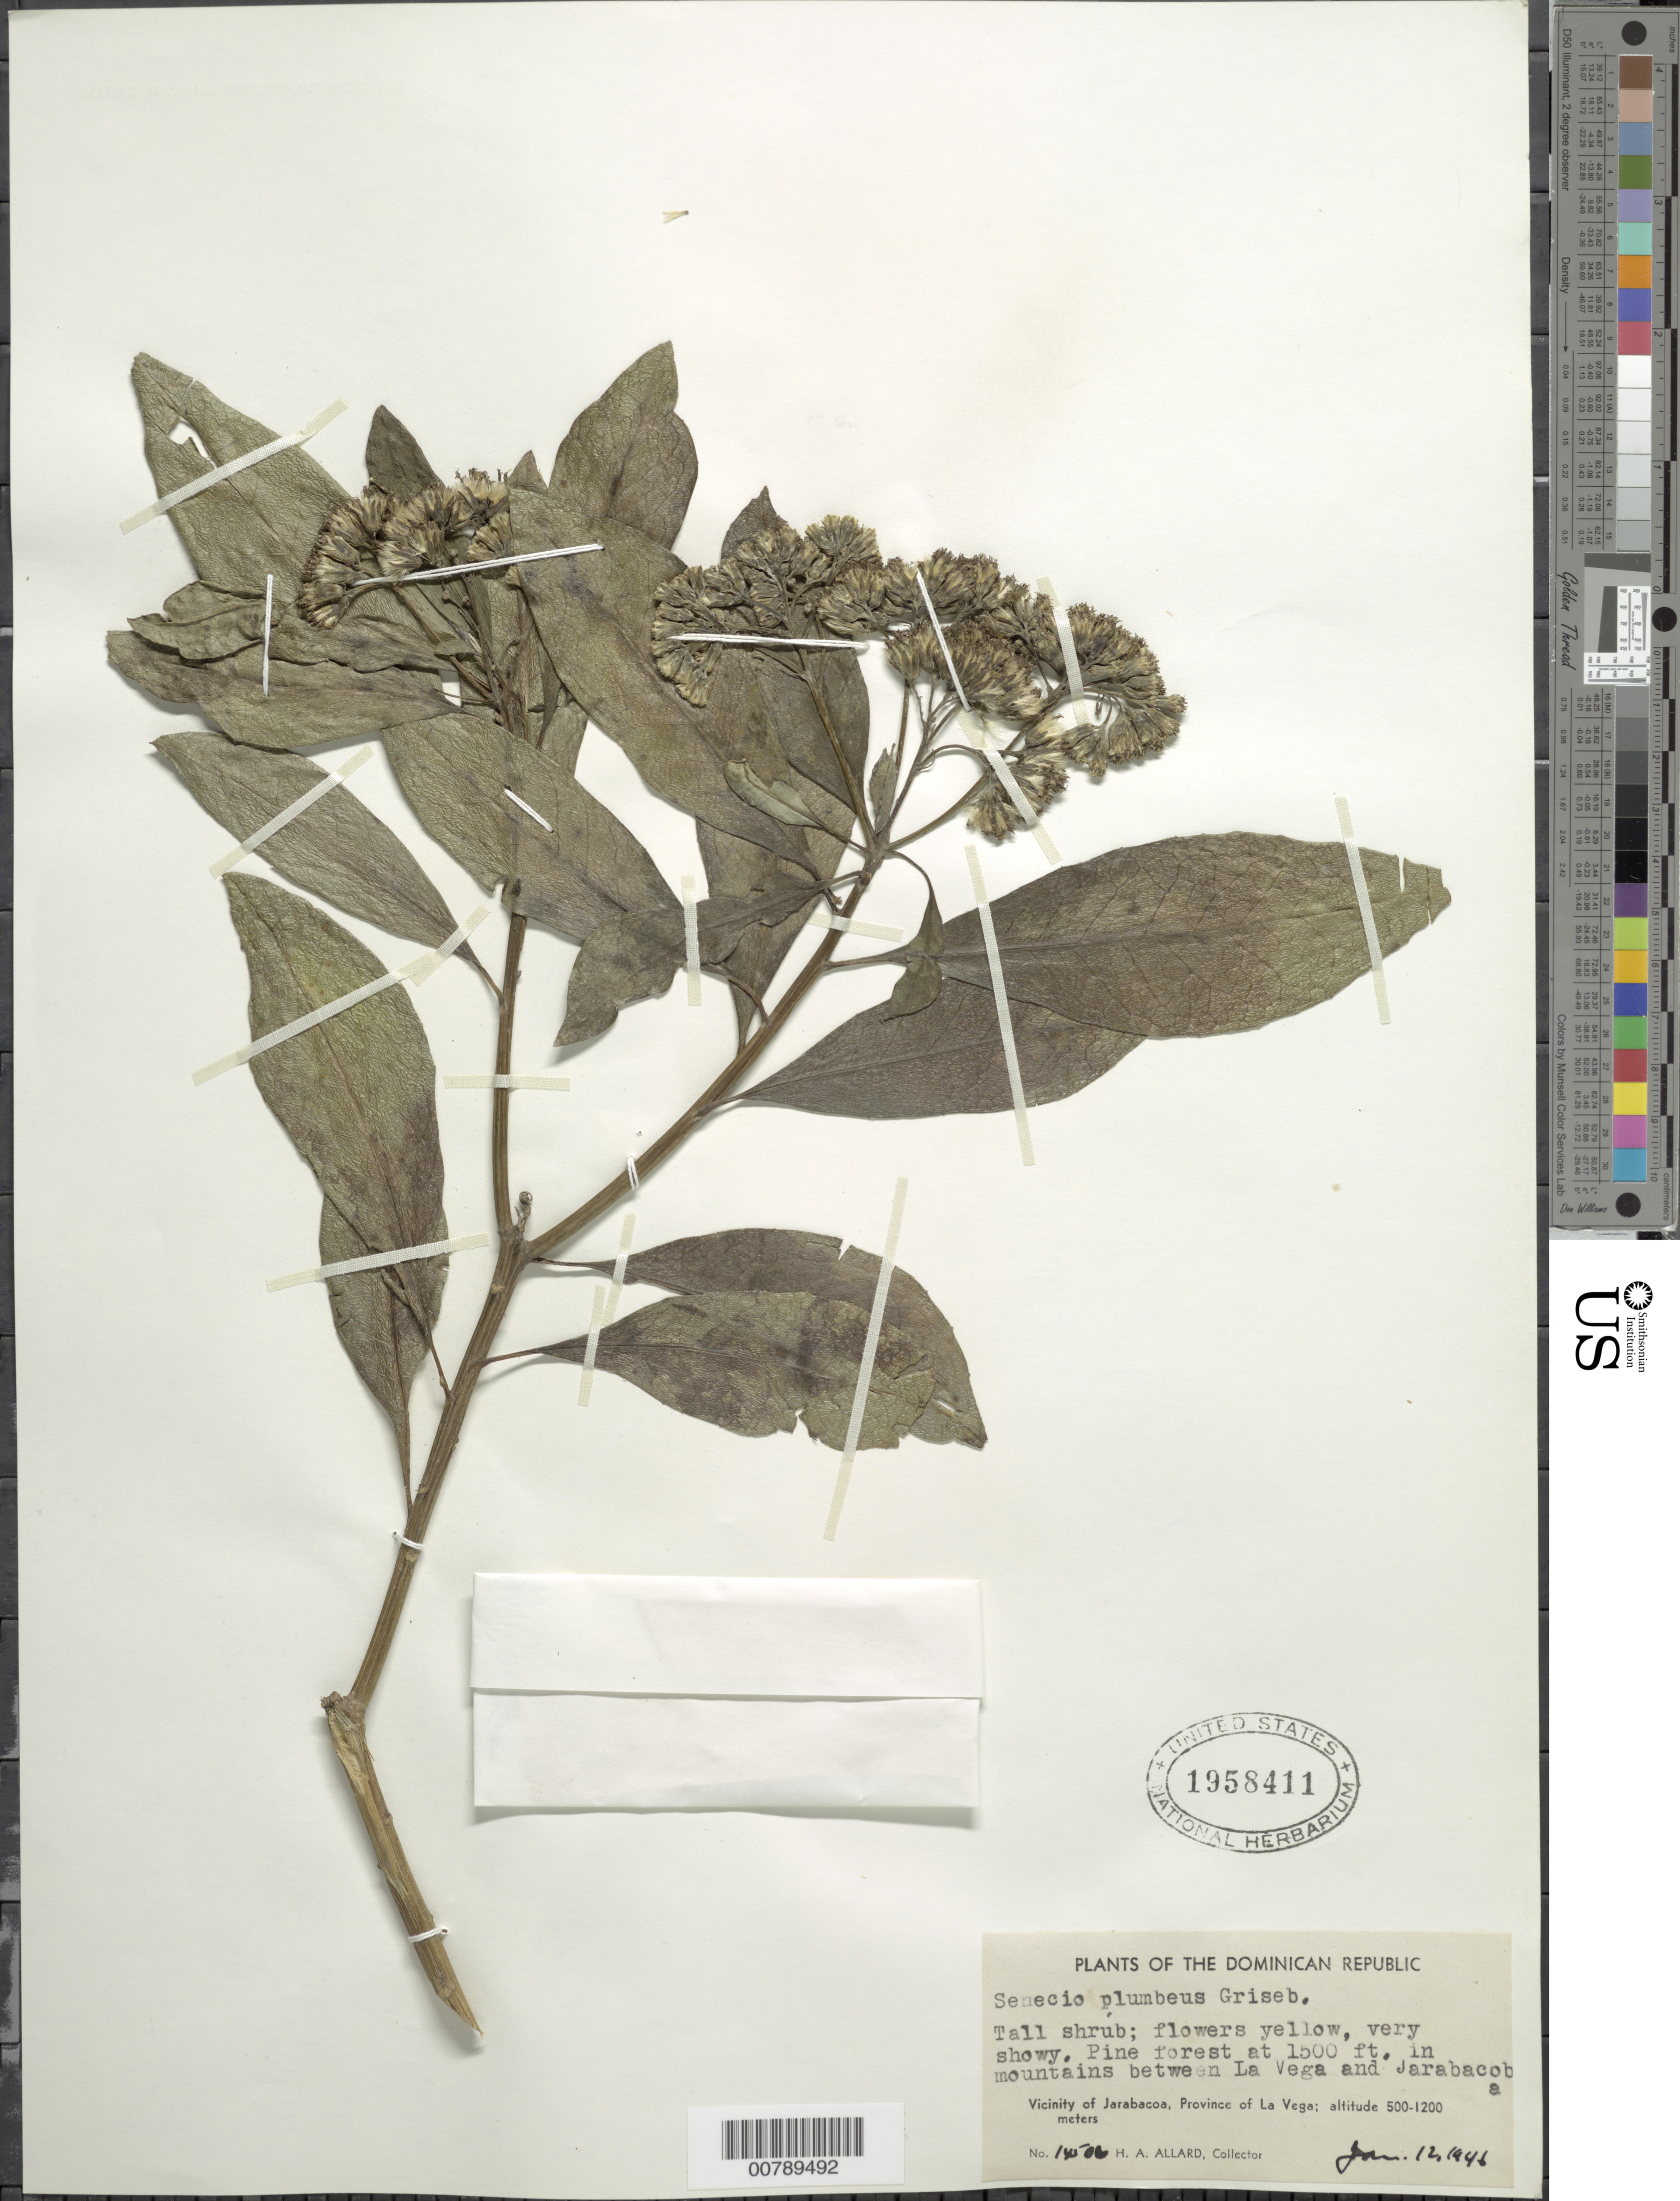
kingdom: Plantae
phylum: Tracheophyta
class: Magnoliopsida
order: Asterales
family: Asteraceae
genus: Senecio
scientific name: Senecio plumbeus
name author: Griseb.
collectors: H. A. Allard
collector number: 14506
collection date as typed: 12 Jan 1946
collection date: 1946-01-12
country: Dominican Republic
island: Hispaniola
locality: Vicinity of Jarabacoa, Province of La Vega. In mountains between La Vega and Jarabacoa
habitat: Pine forest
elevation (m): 457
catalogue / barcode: US 1958411